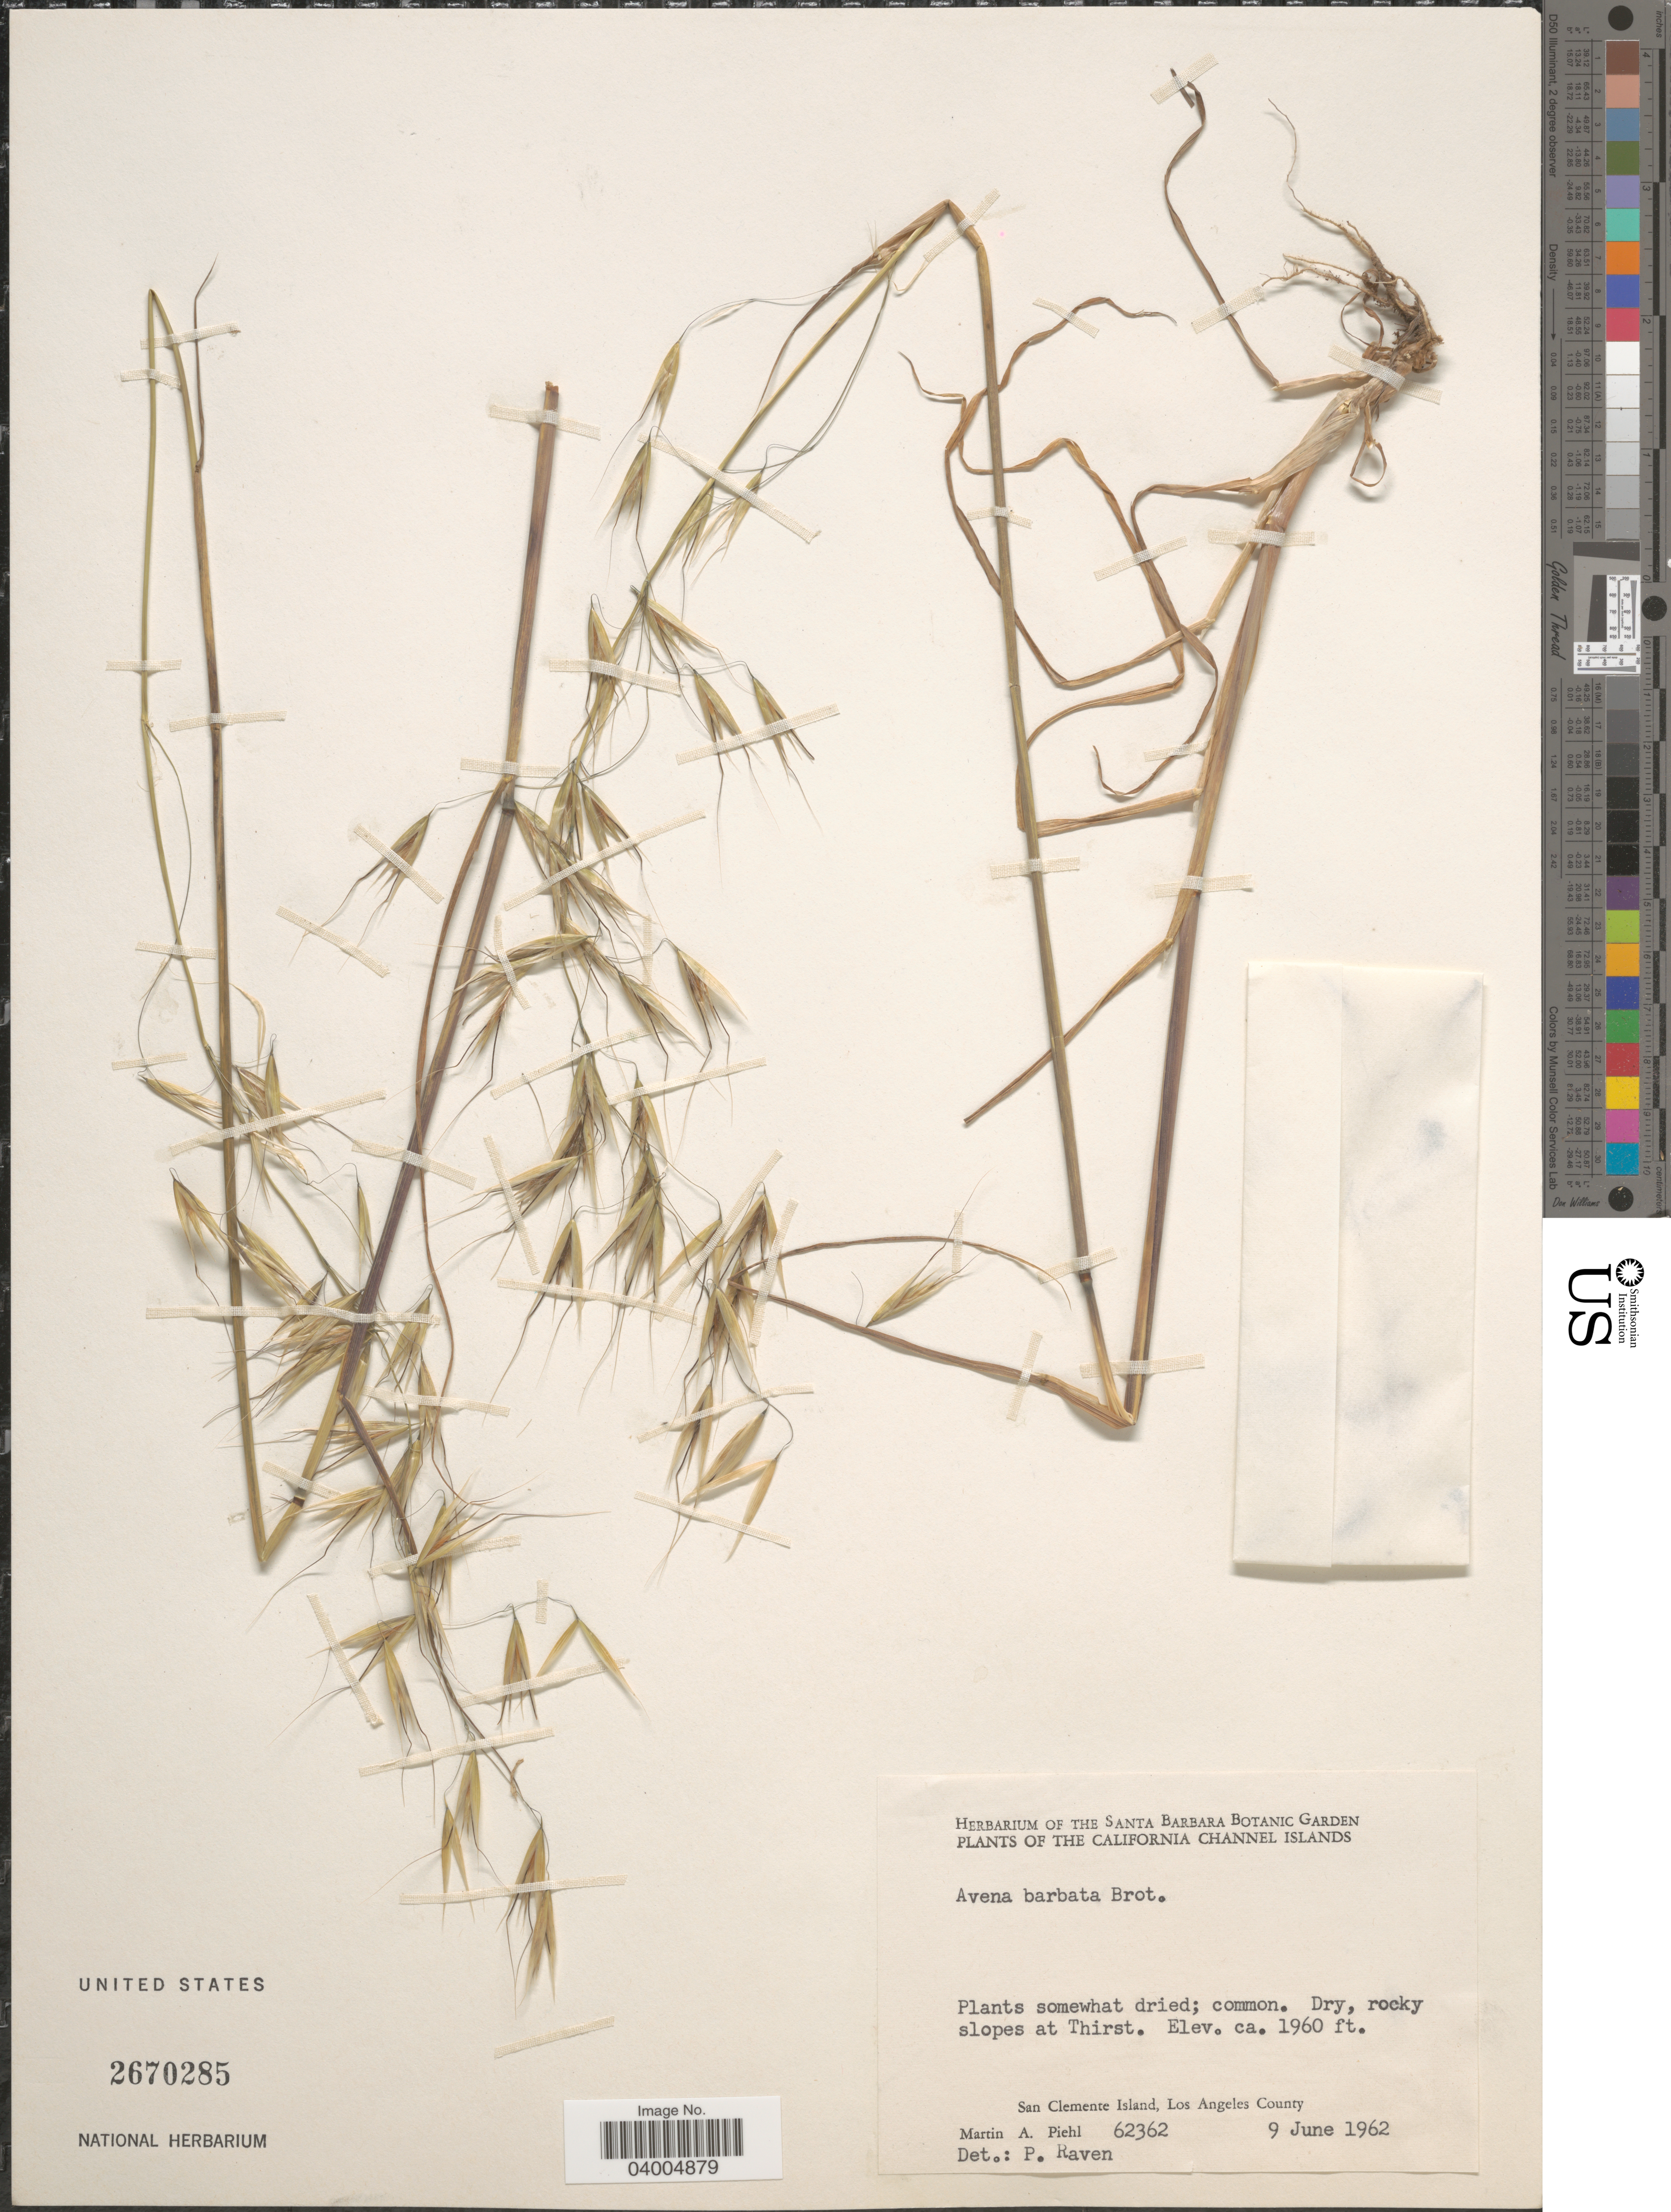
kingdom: Plantae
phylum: Tracheophyta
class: Liliopsida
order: Poales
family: Poaceae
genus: Avena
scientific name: Avena barbata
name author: Pott ex Link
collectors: M. Piehl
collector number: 62362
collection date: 1962-06-09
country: United States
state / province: California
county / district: Los Angeles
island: San Clemente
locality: The California Channel Islands. Dry, rocky slopes at Thirst. San Clemente Island, Los Angeles County.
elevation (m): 597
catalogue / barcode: US 2670285